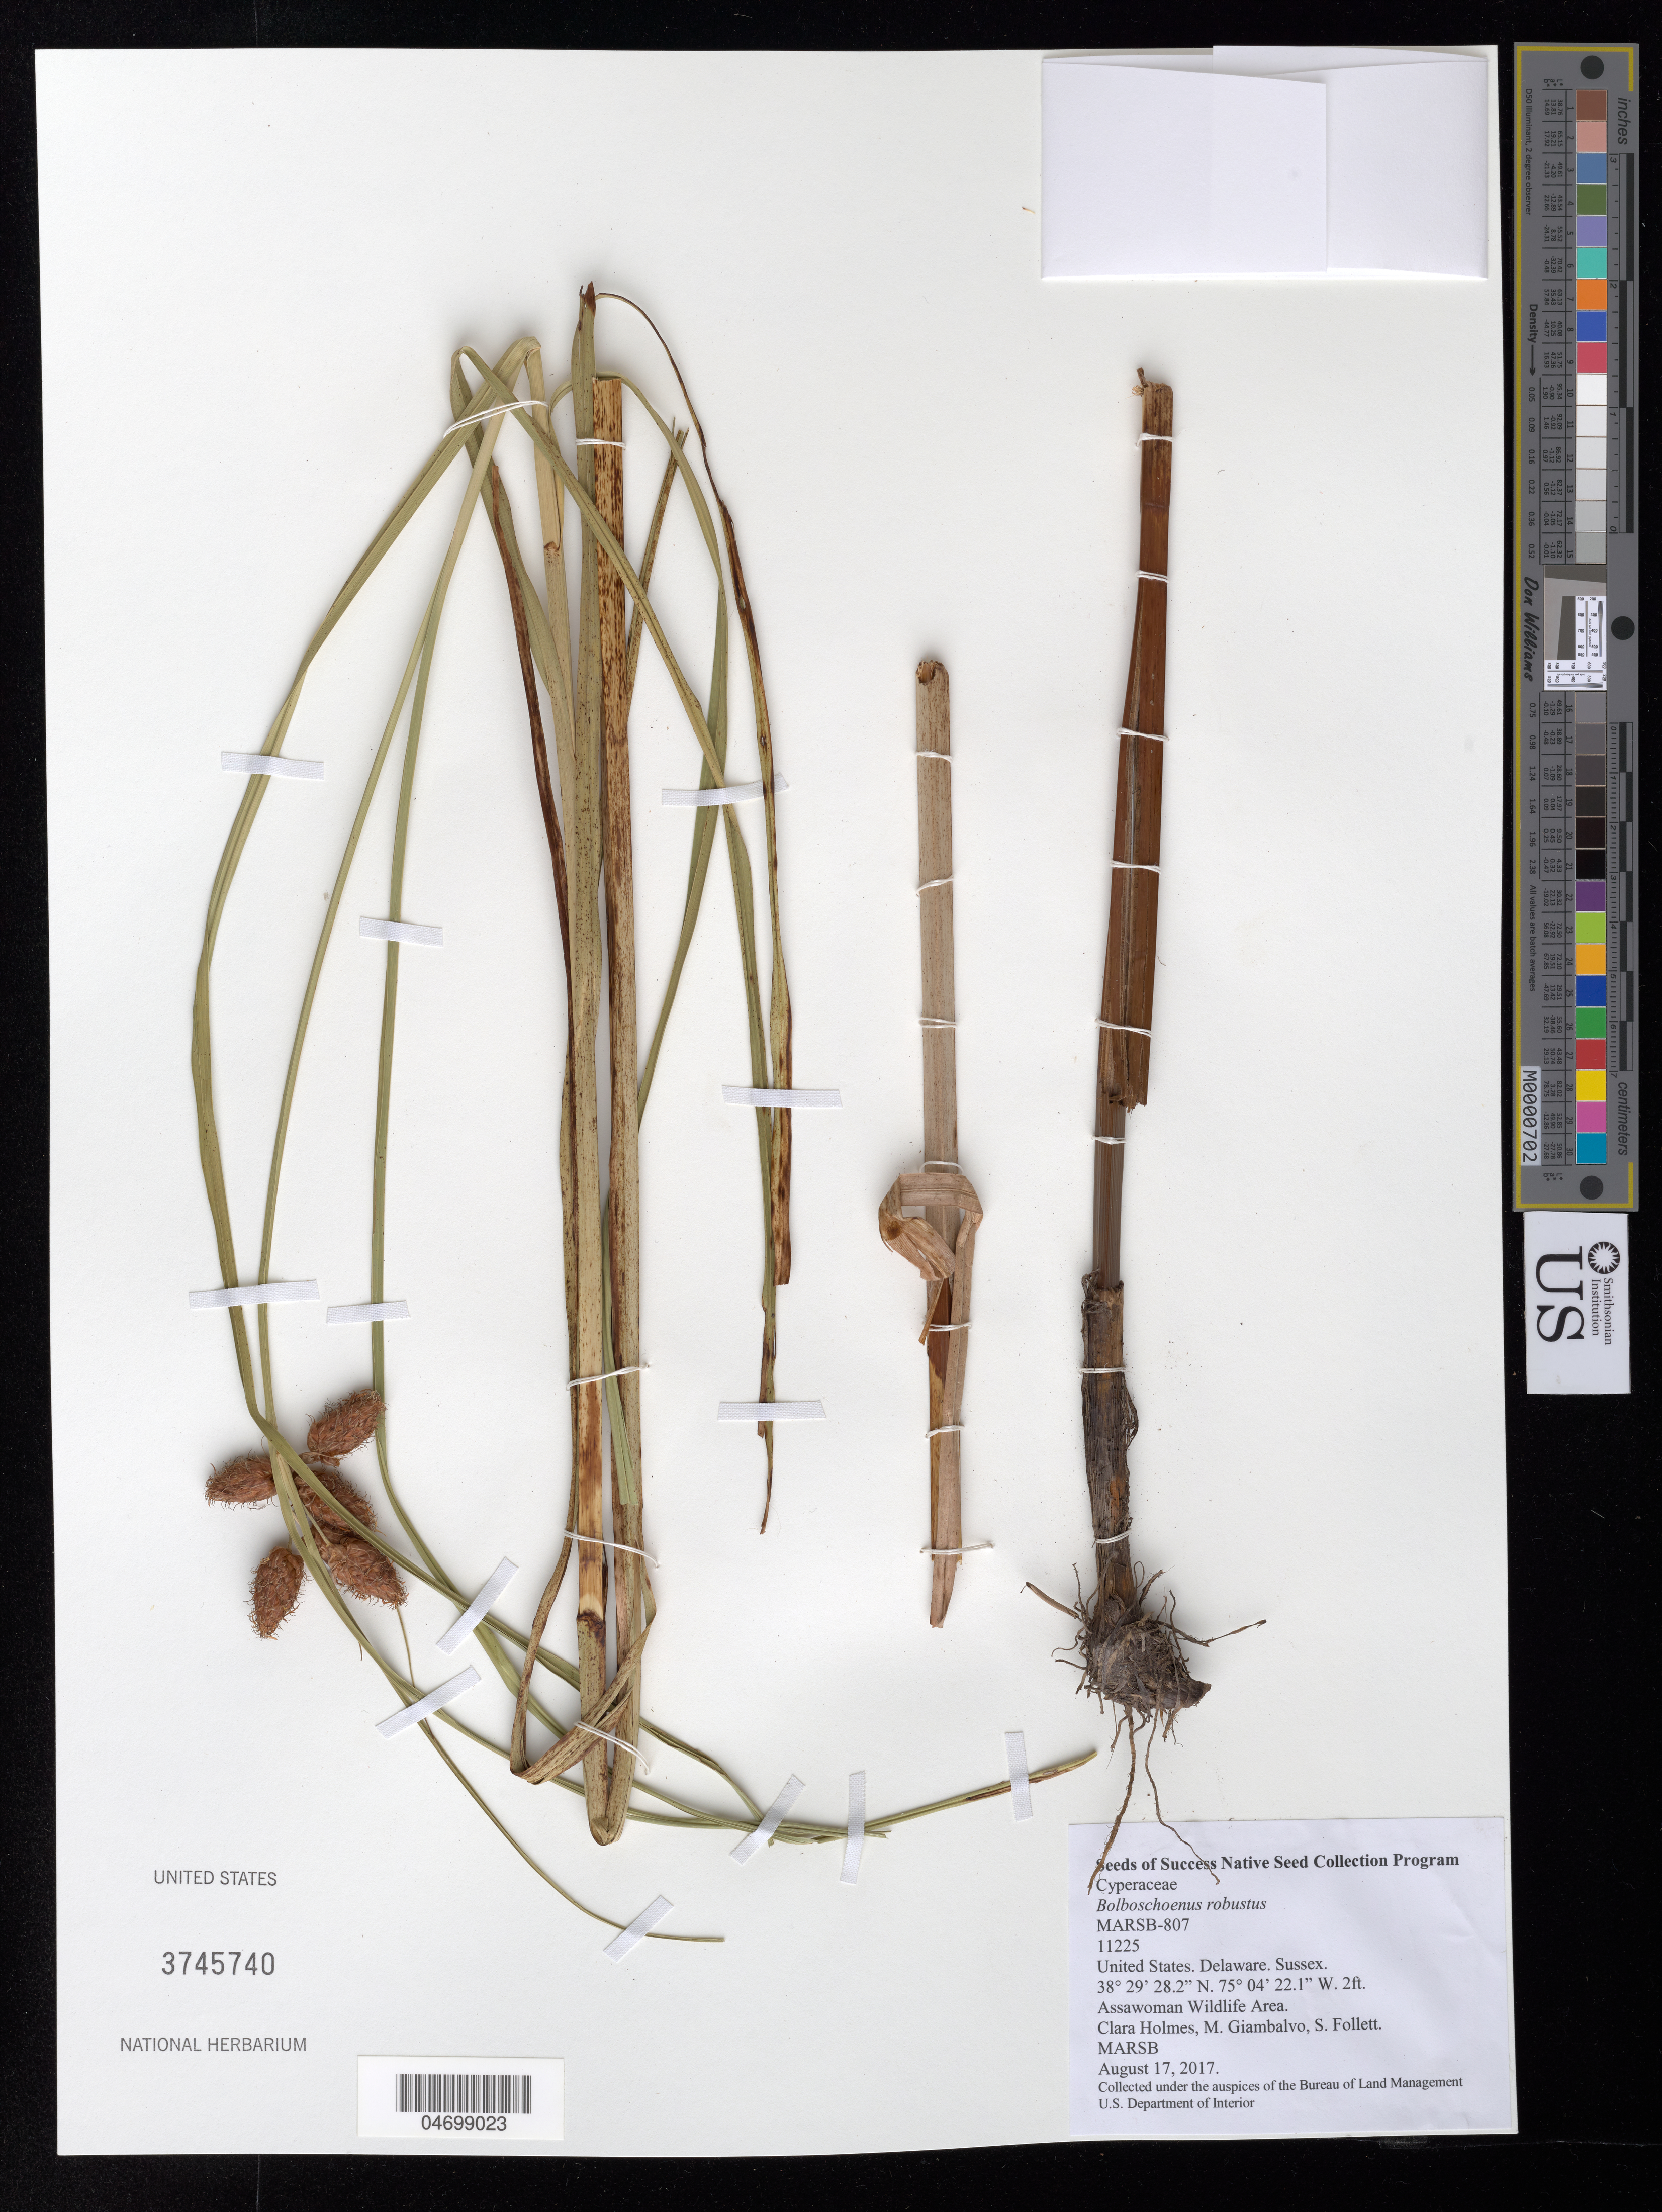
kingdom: Plantae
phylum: Tracheophyta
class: Liliopsida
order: Poales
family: Cyperaceae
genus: Bolboschoenus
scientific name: Bolboschoenus robustus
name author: (Pursh) Soják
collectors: C. Holmes, M. Giambalvo & S. Follett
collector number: MARSB-807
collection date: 2017-08-17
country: United States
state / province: Delaware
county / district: Sussex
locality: Assawoman Bay Wildlife Management Area, 65 Acre Pond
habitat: Tidal Marsh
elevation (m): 1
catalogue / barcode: US 3745740